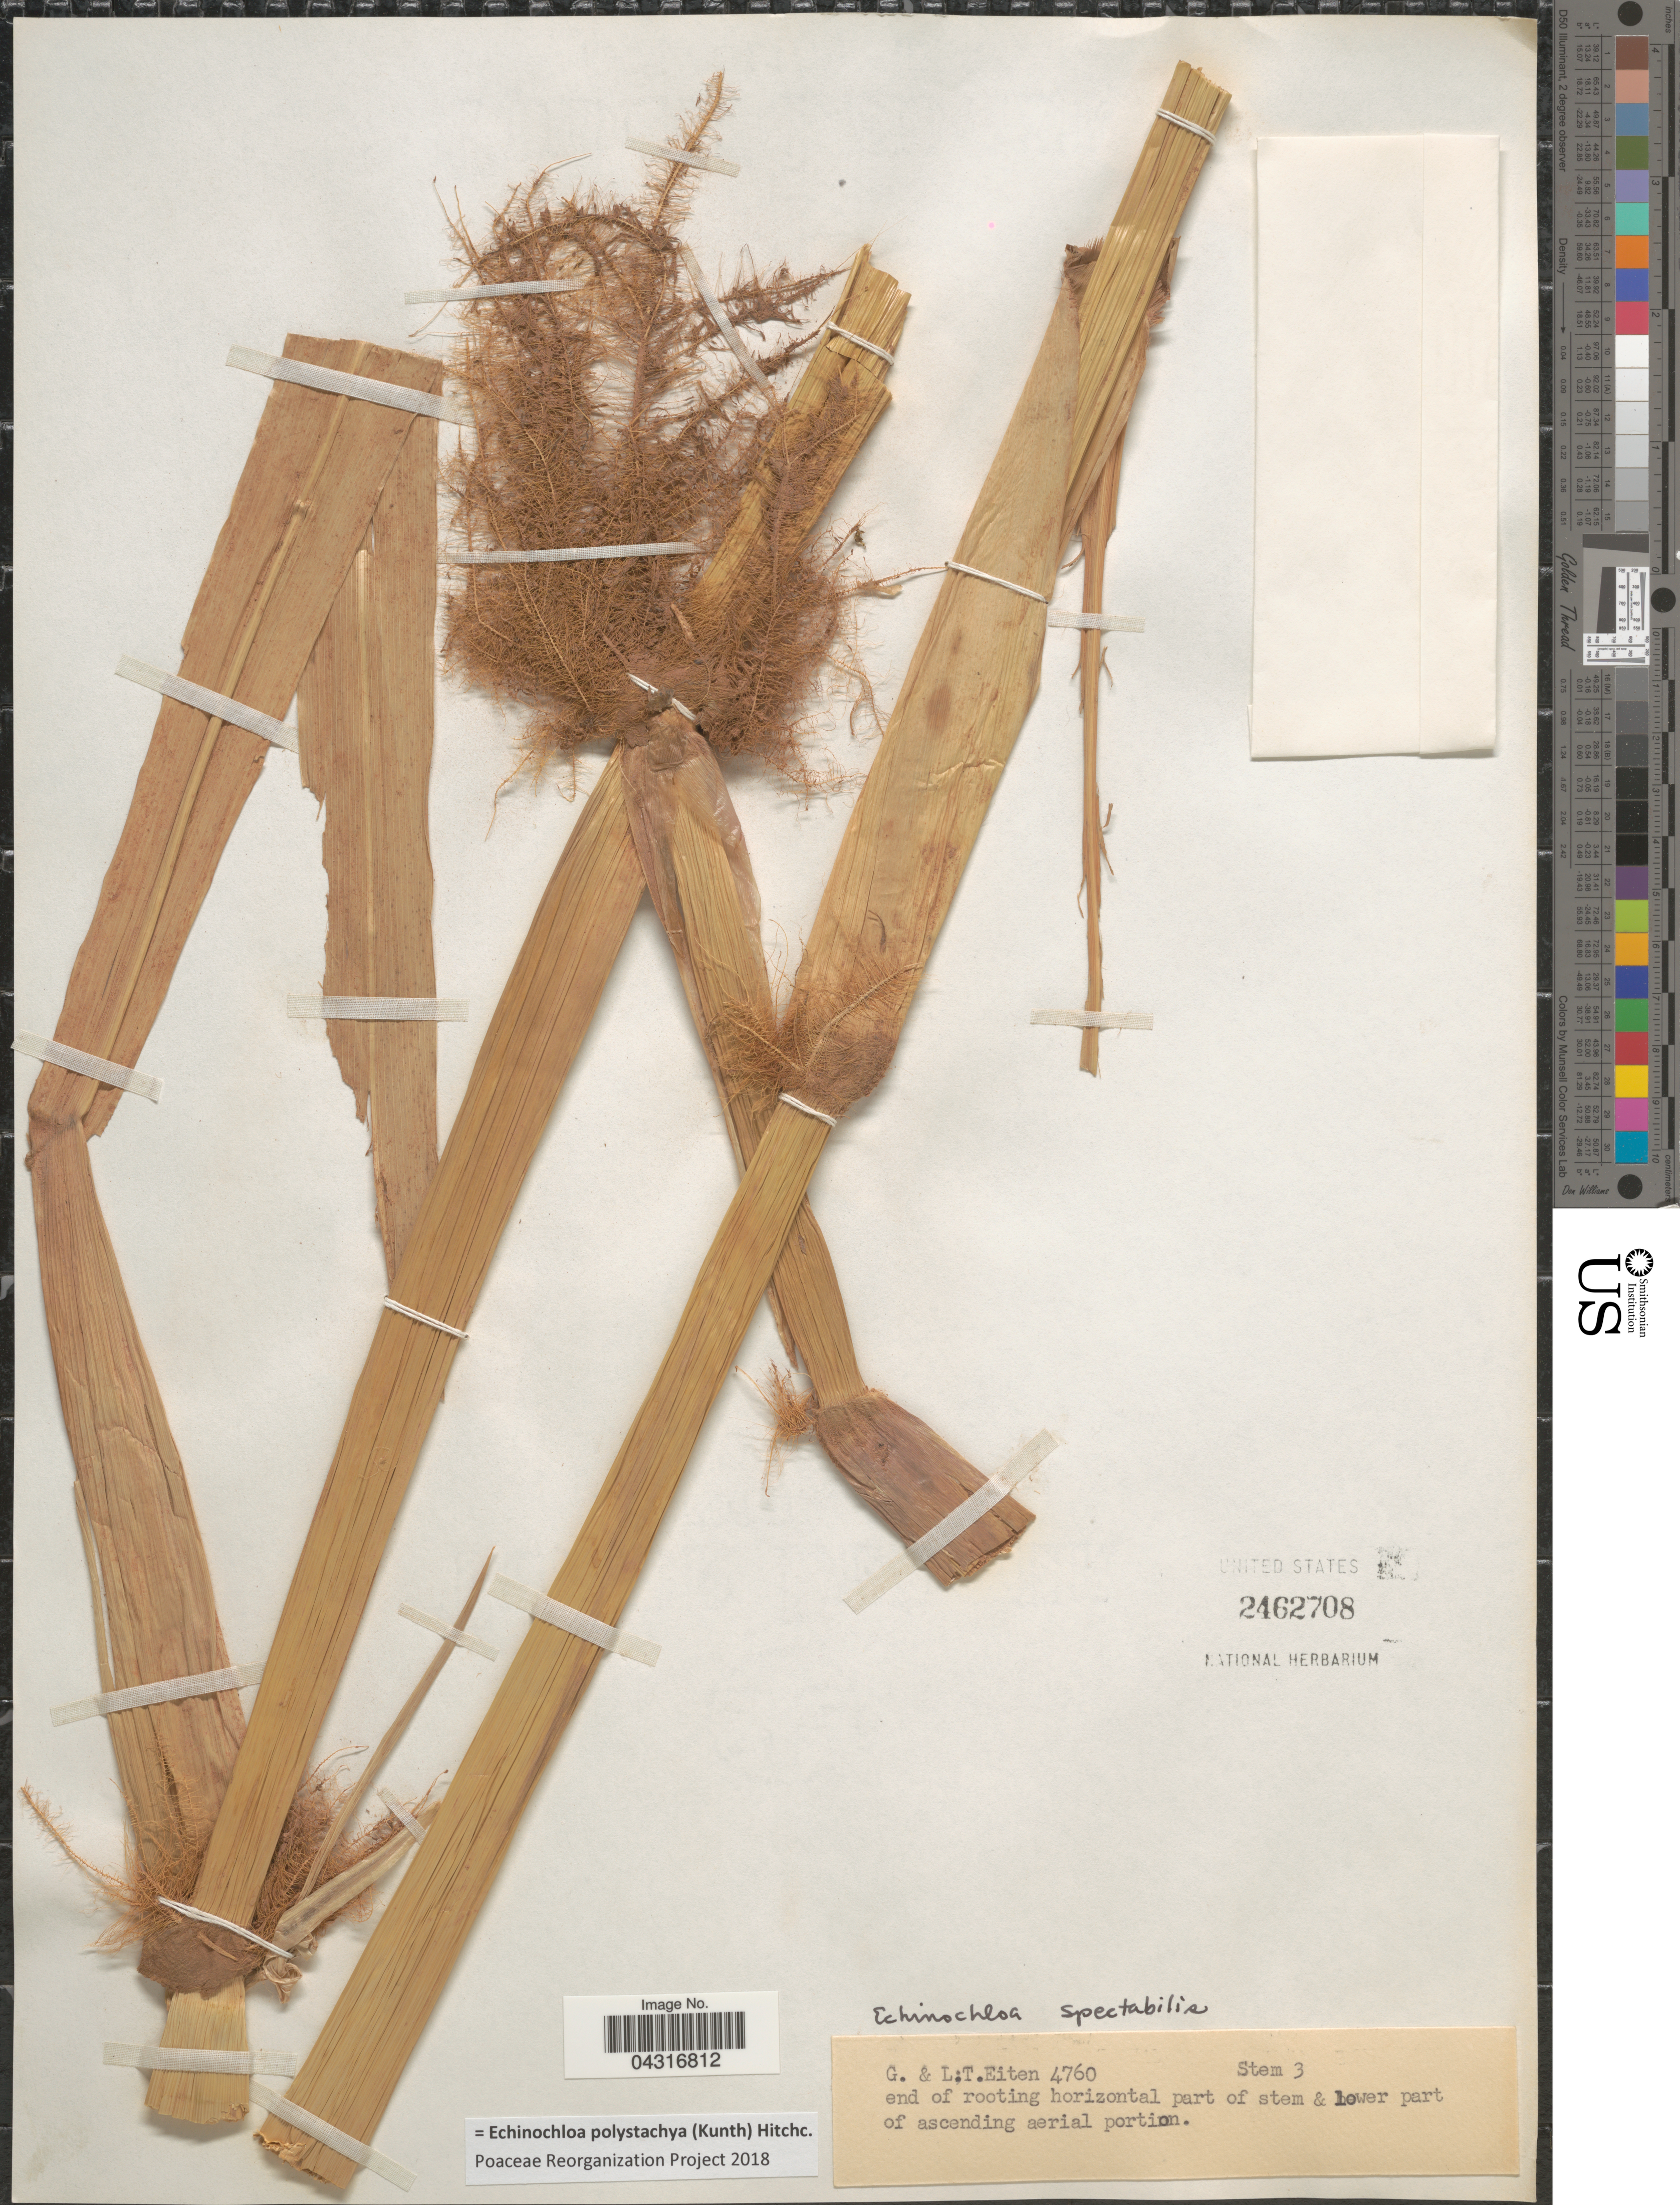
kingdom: Plantae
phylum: Tracheophyta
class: Liliopsida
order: Poales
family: Poaceae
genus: Echinochloa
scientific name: Echinochloa polystachya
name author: (Kunth) Hitchc.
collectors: G. Eiten & L. T. Eiten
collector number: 4760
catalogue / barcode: US 2462708